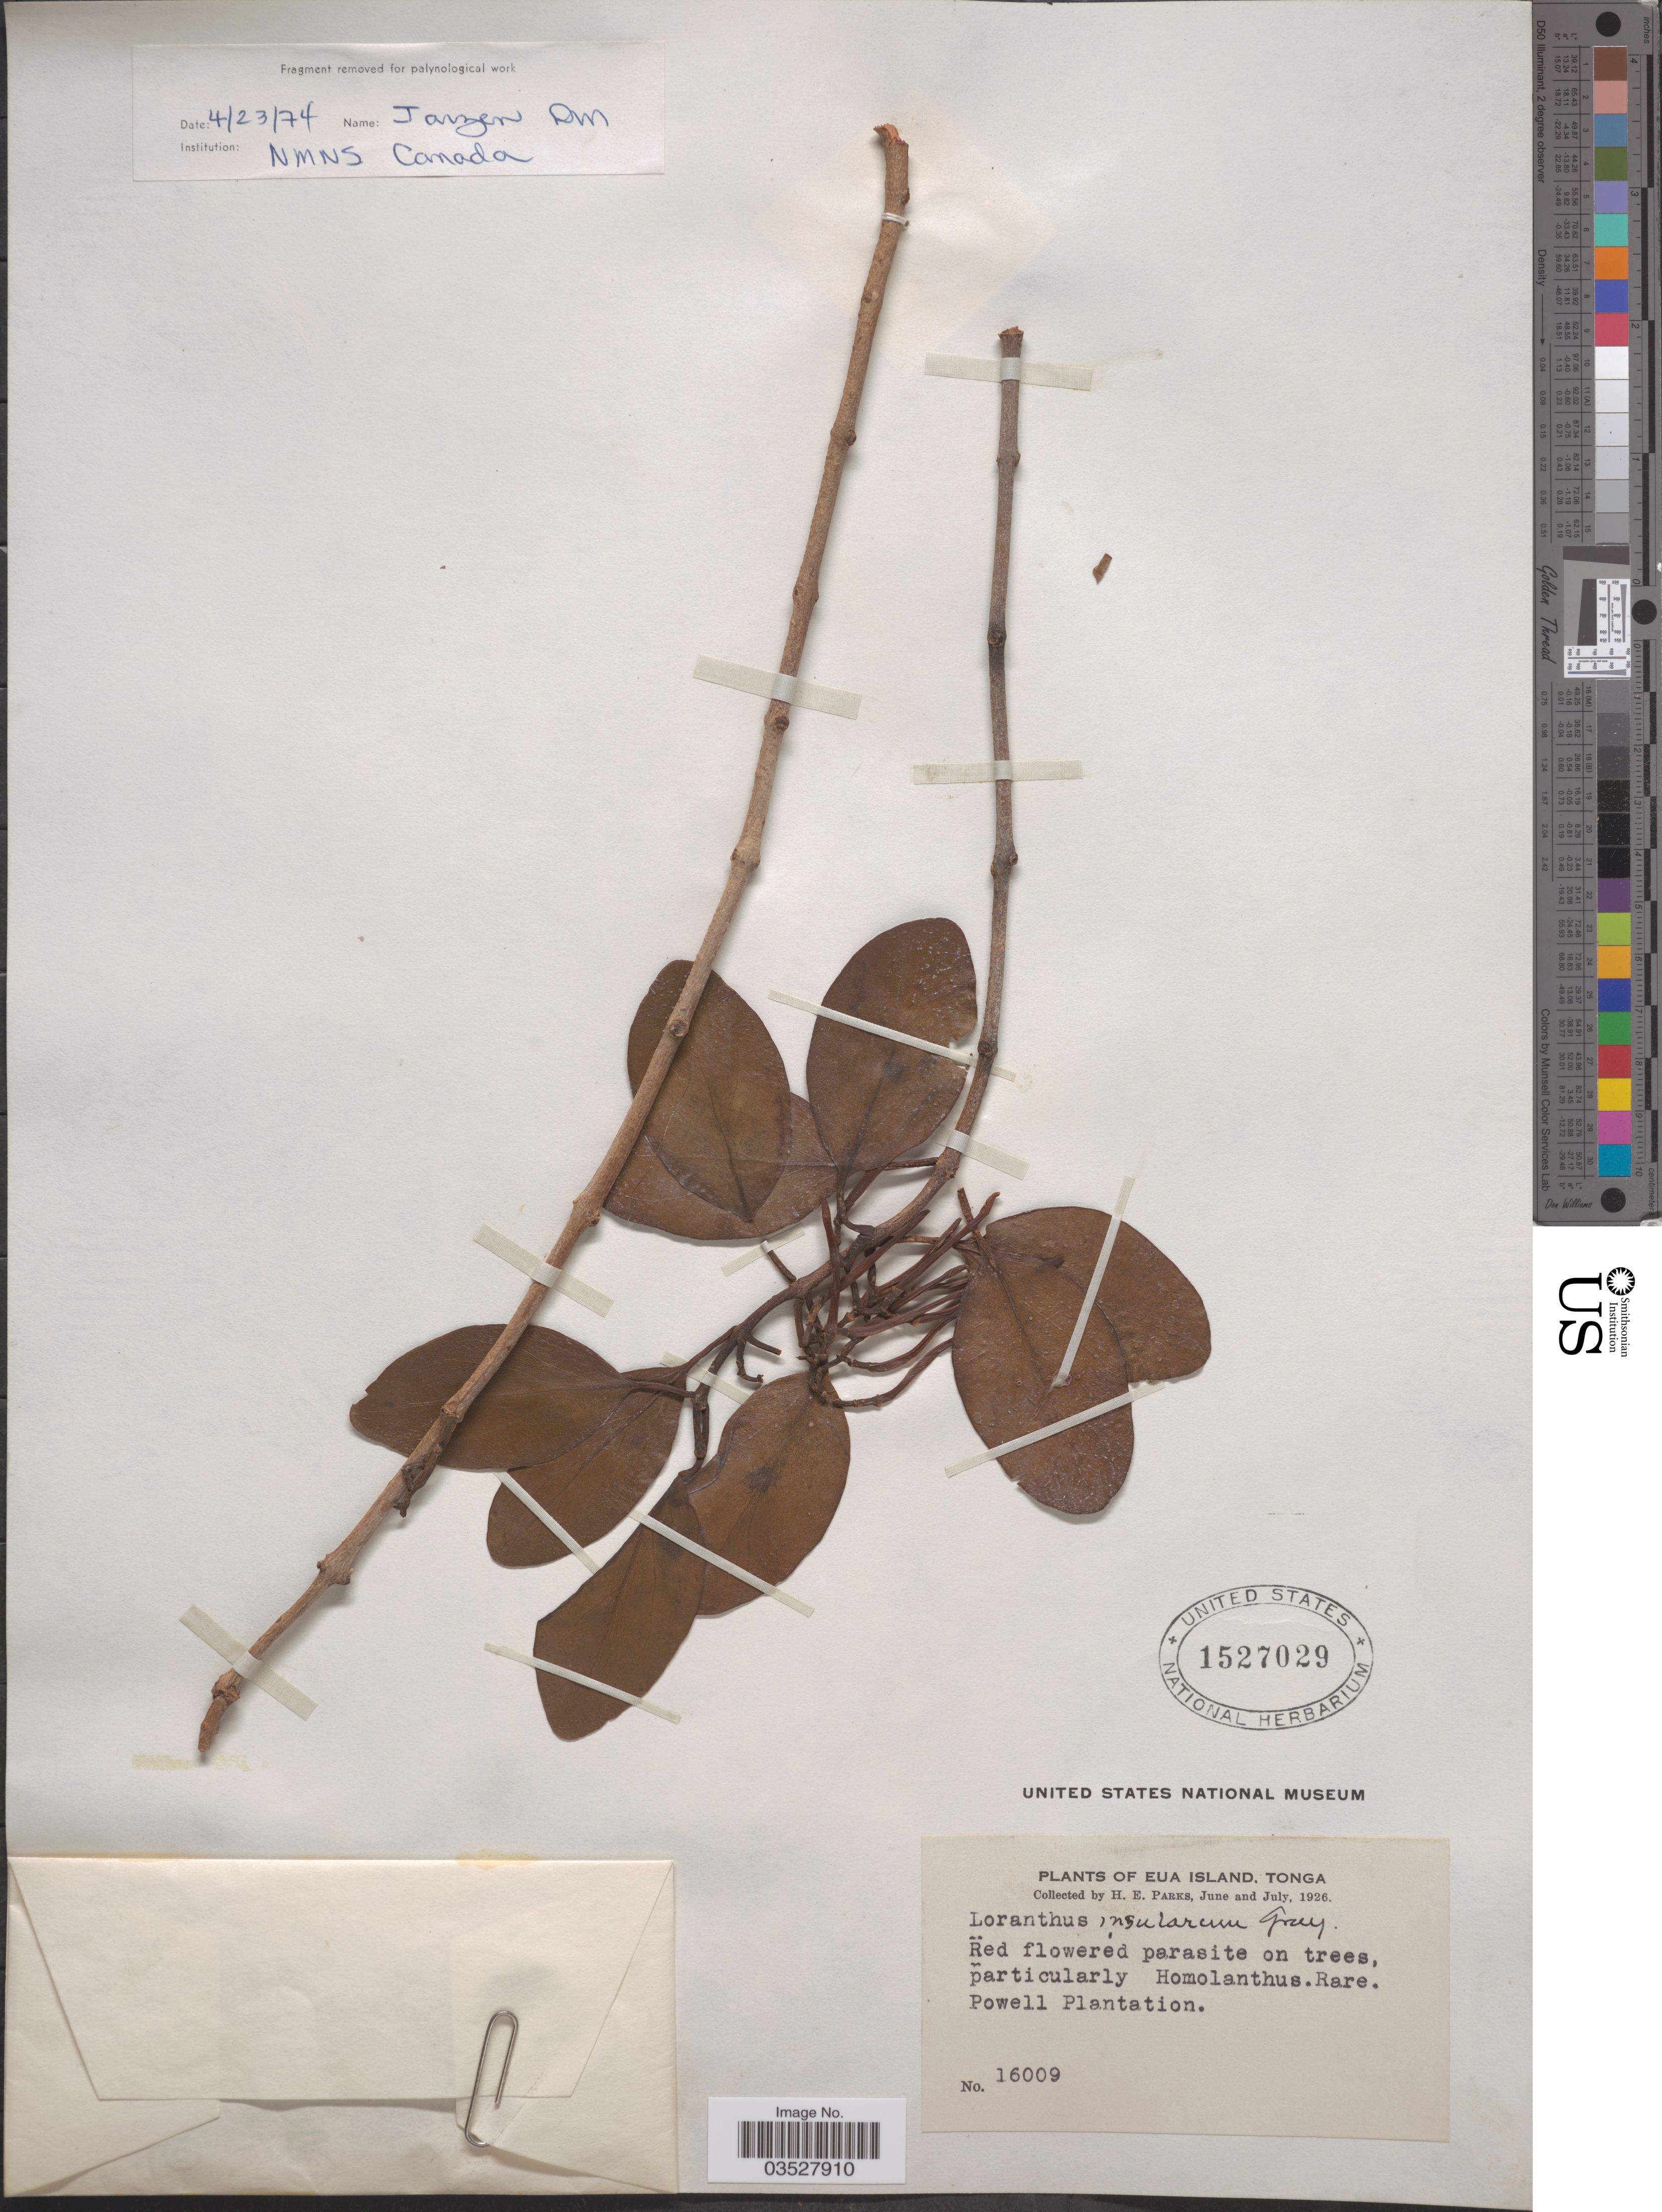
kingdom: Plantae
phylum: Tracheophyta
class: Magnoliopsida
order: Santalales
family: Loranthaceae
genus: Amylotheca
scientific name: Amylotheca insularum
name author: (A. Gray) Danser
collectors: H. E. Parks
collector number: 16009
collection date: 1926-06/1926-07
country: Tonga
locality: Eua Island. Powell Plantation.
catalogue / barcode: US 1527029